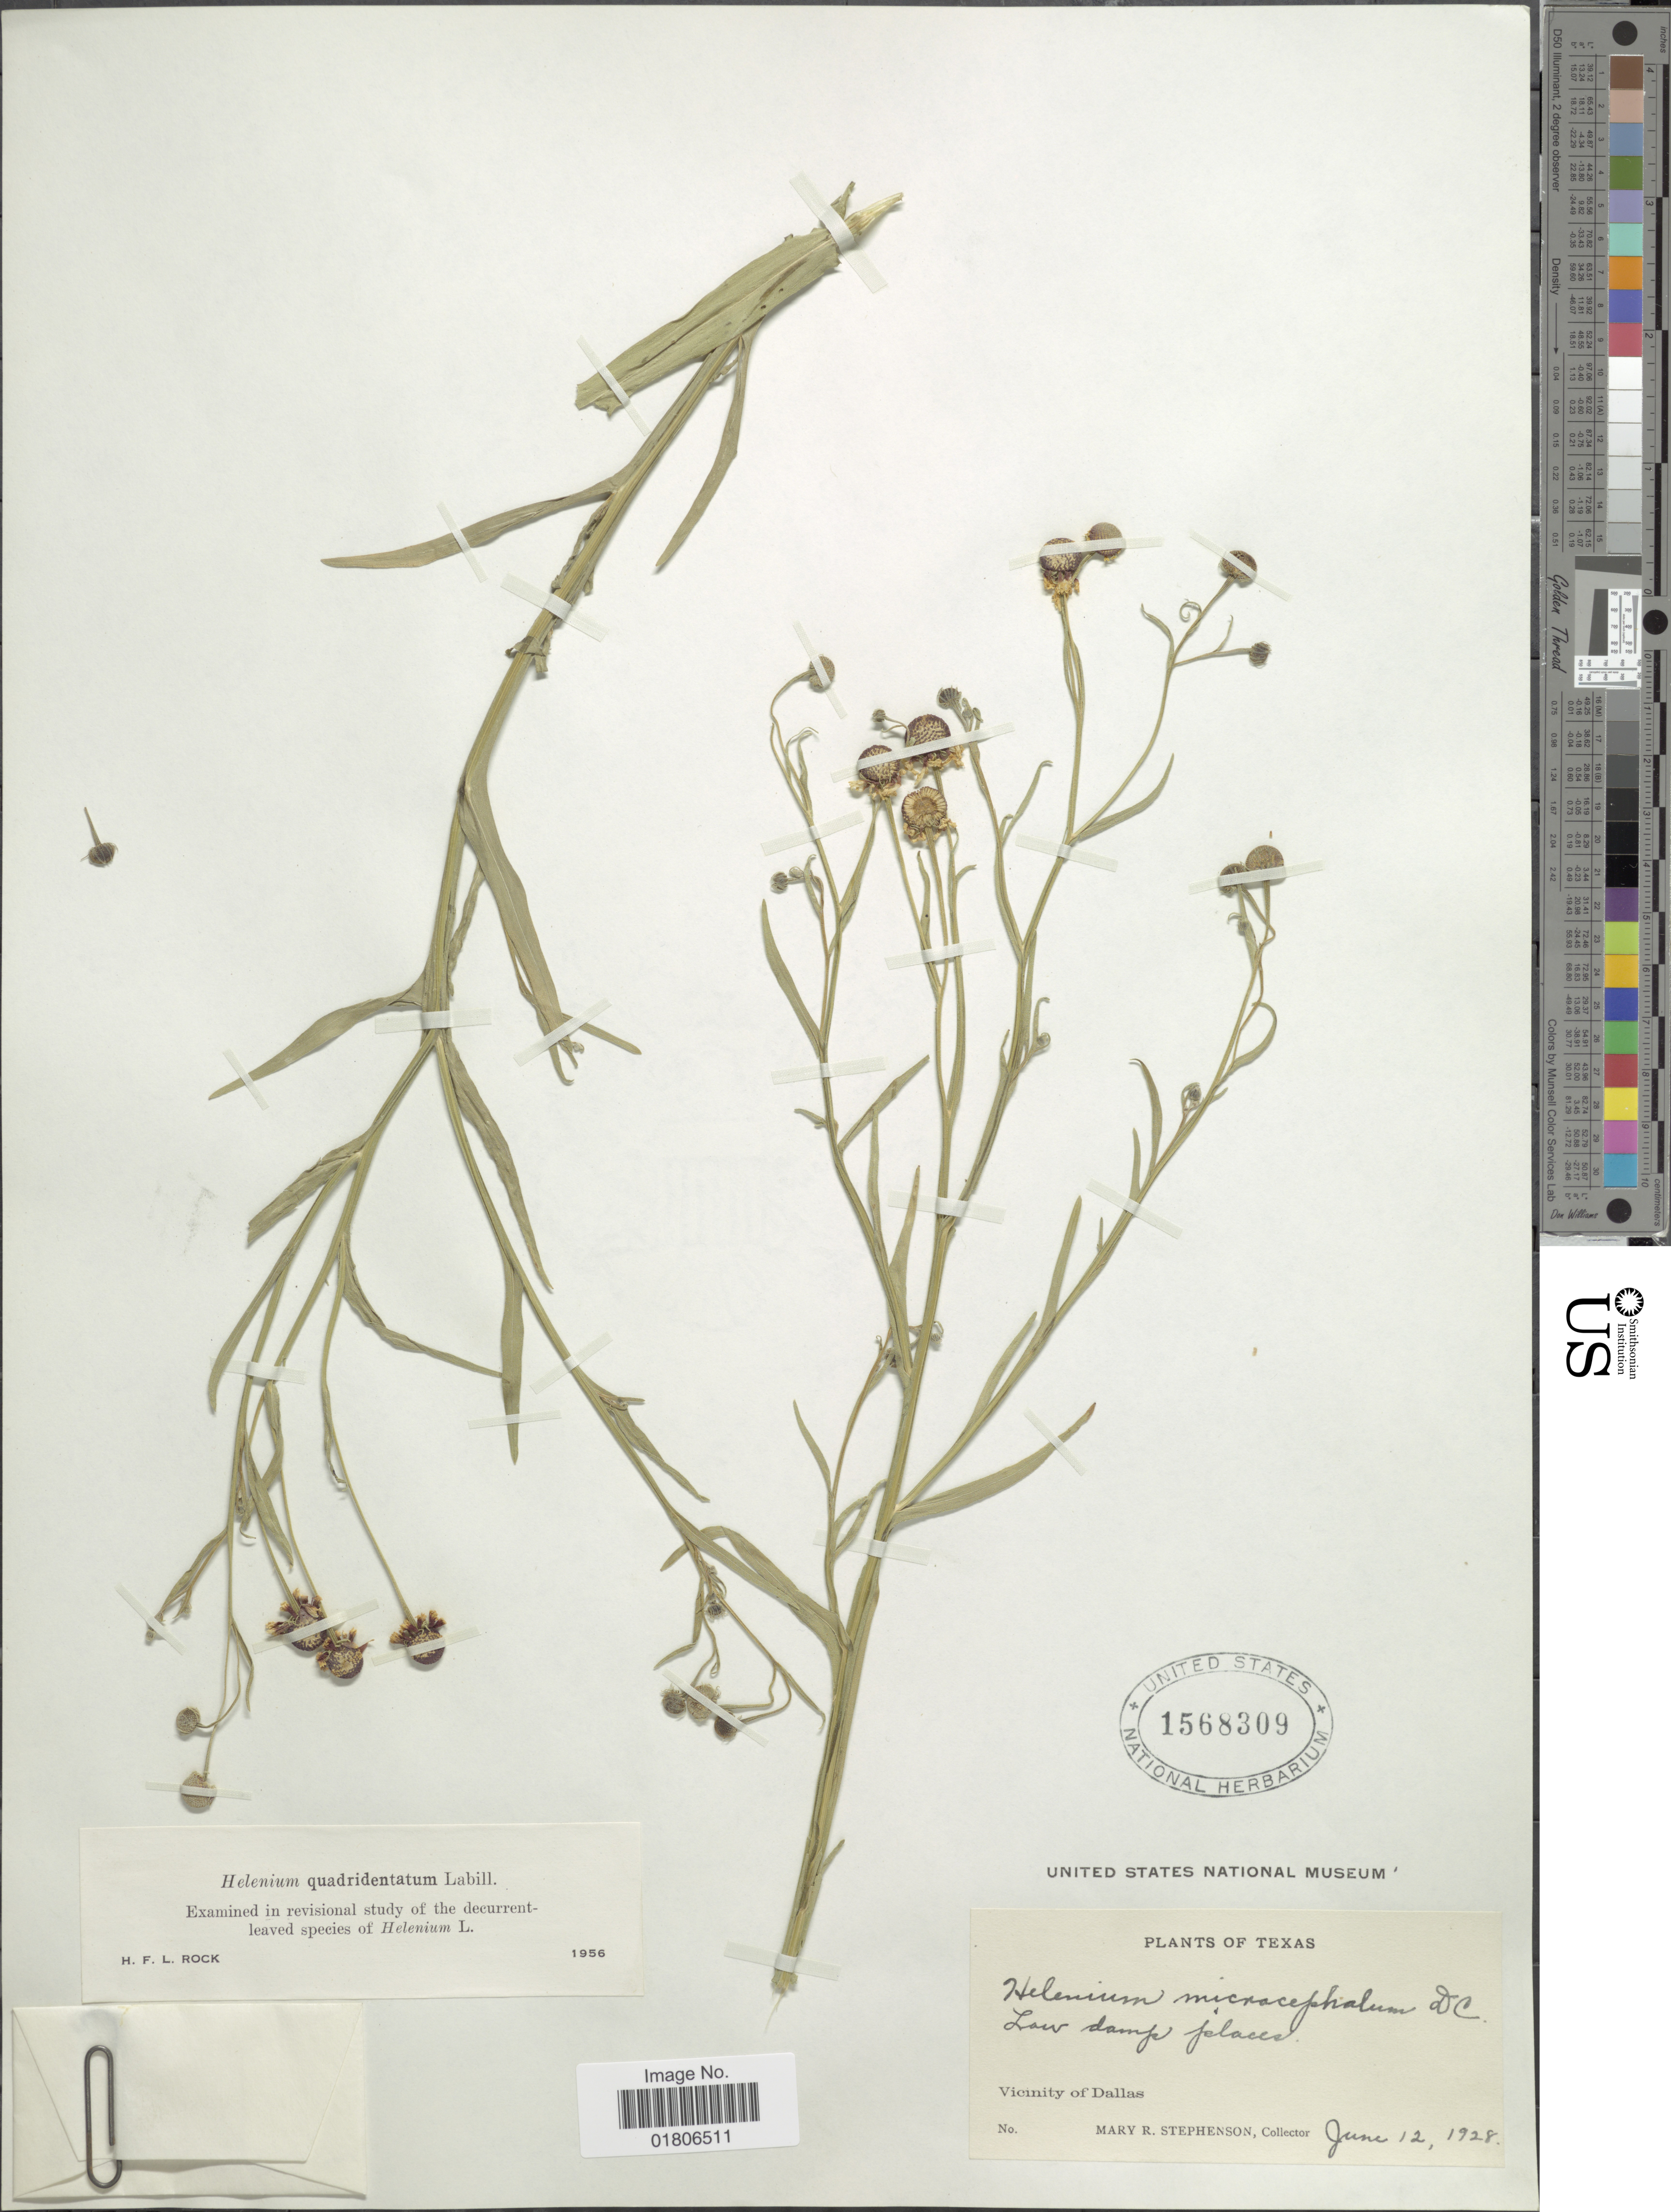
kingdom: Plantae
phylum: Tracheophyta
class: Magnoliopsida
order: Asterales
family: Asteraceae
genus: Helenium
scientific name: Helenium quadridentatum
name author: Labill.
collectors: M. Stephenson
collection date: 1928-06-12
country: United States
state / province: Texas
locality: Low damp places, Vicinity of Dallas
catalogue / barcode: US 1568309